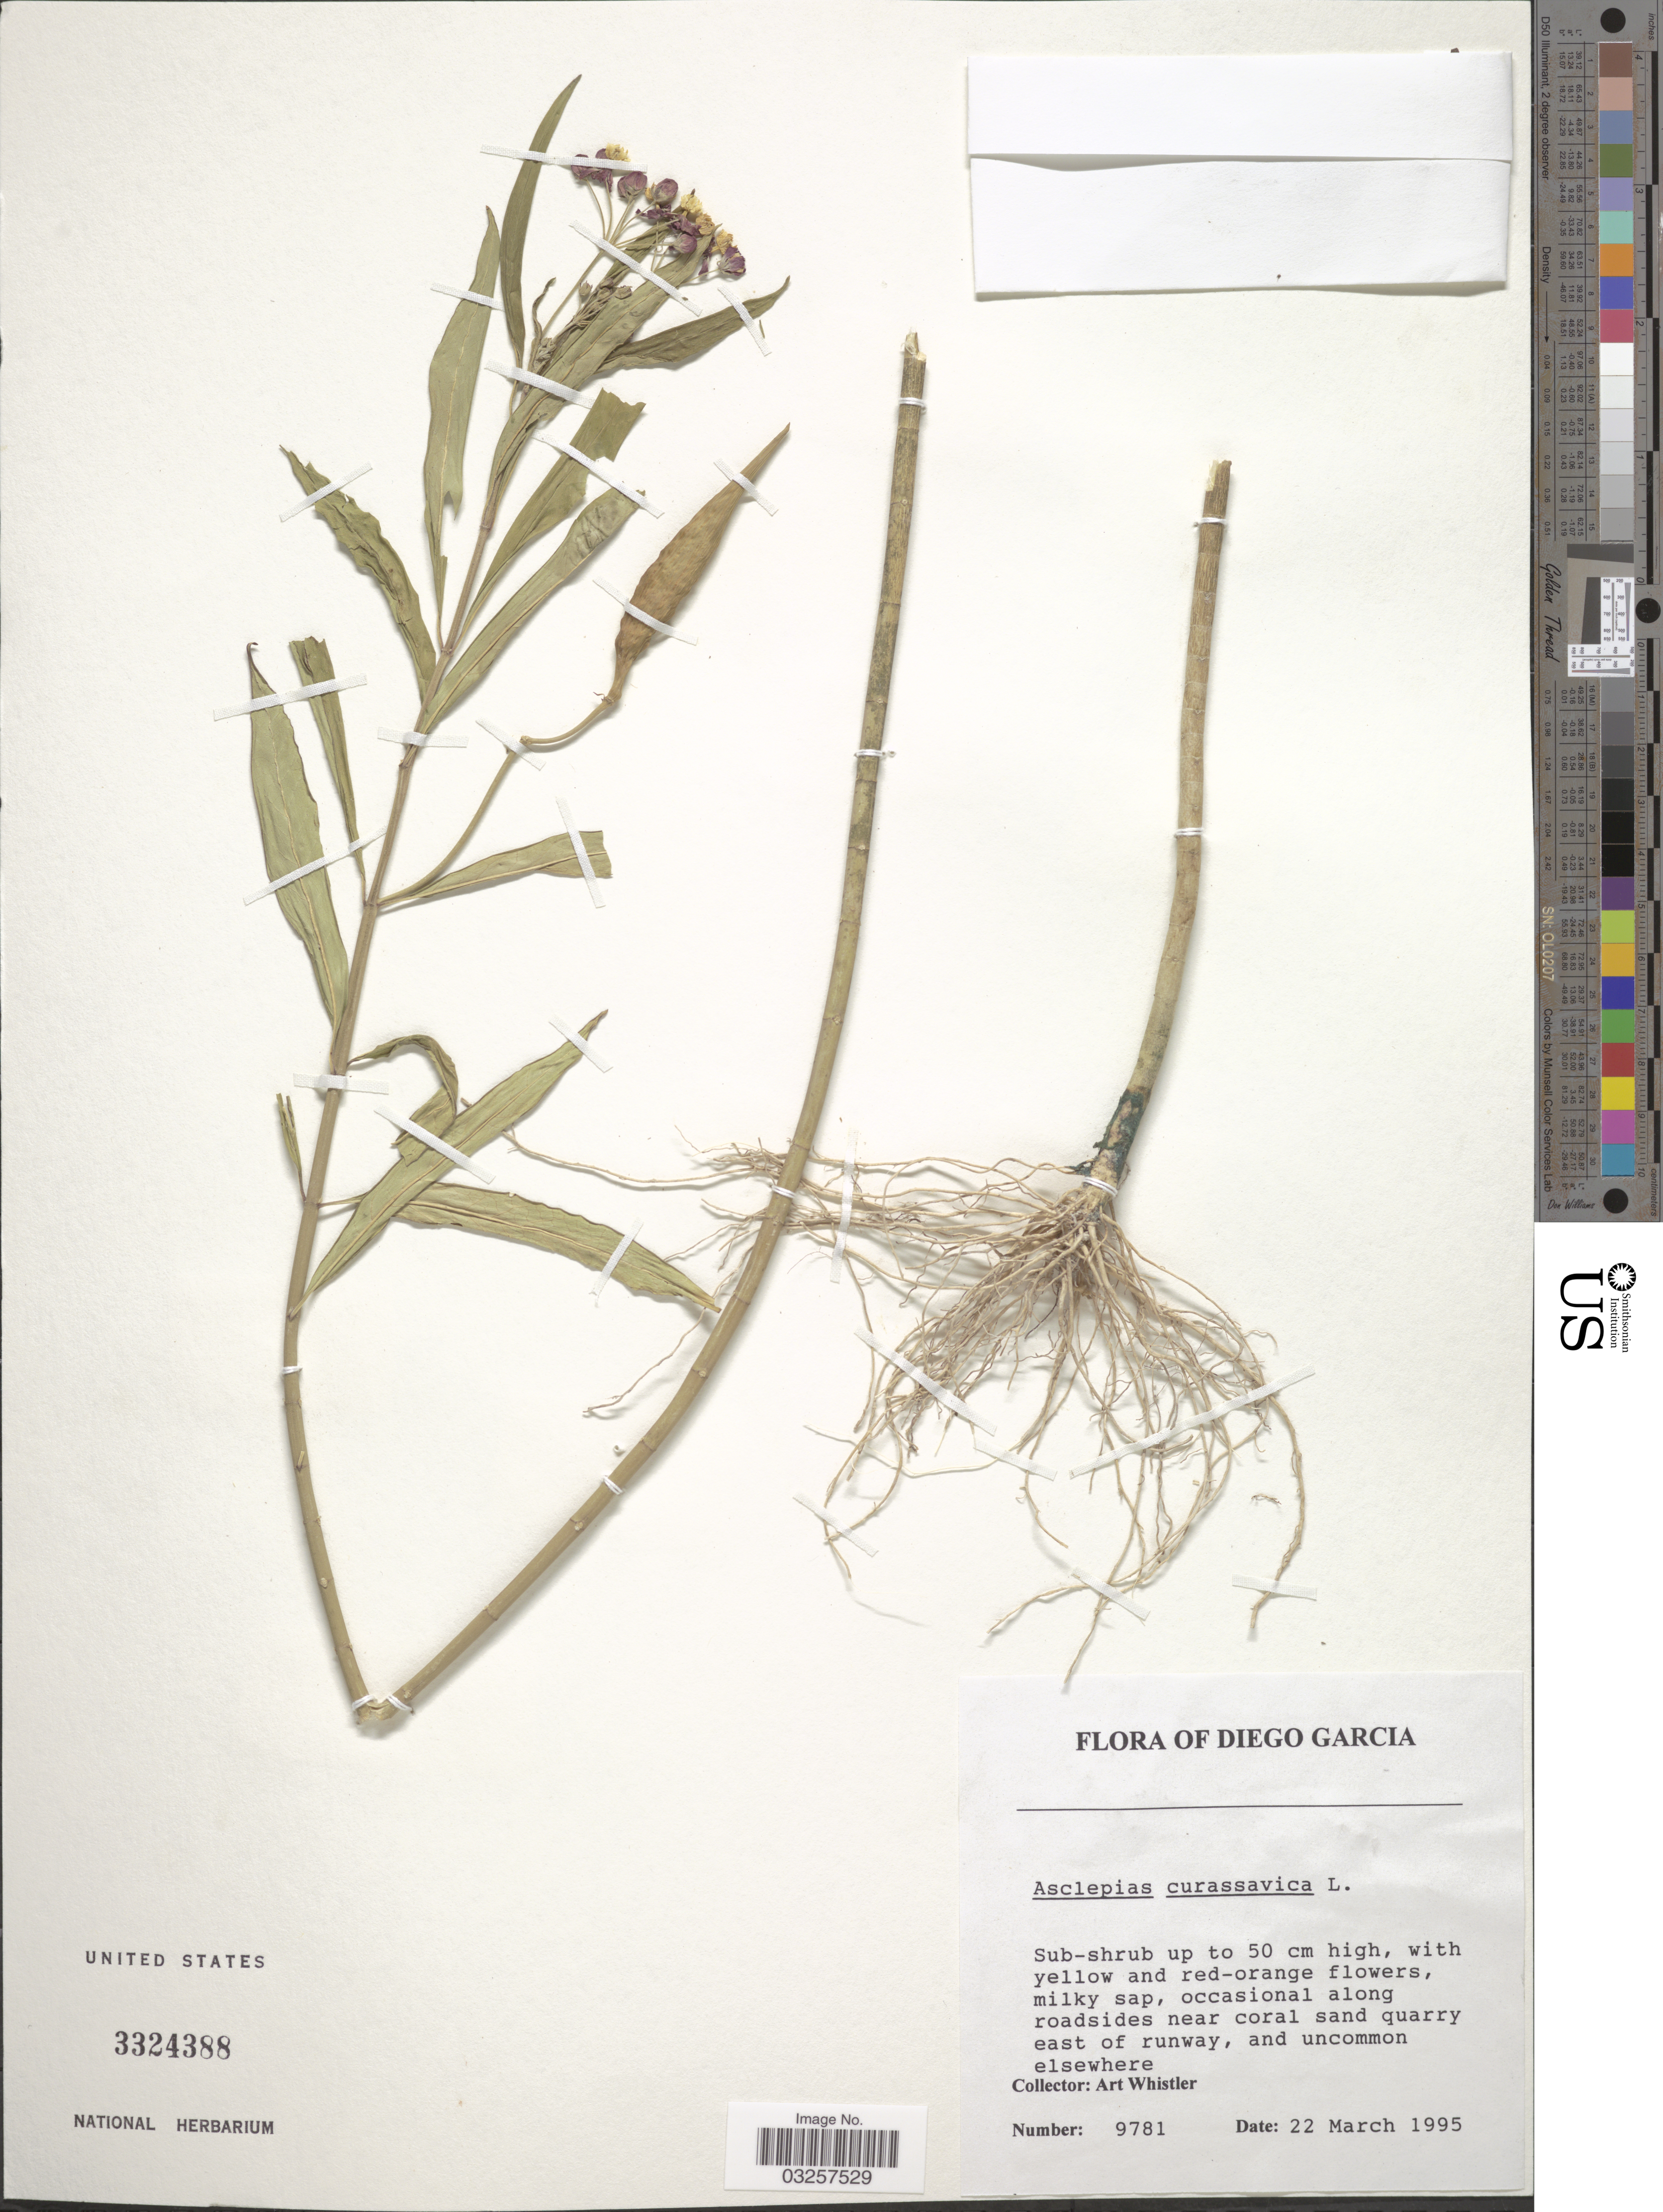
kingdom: Plantae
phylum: Tracheophyta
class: Magnoliopsida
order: Gentianales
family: Apocynaceae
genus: Asclepias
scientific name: Asclepias curassavica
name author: L.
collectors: A. Whistler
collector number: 9781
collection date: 1955-03-22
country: British Indian Ocean Territory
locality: Diego Garcia.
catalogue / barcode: US 3324388